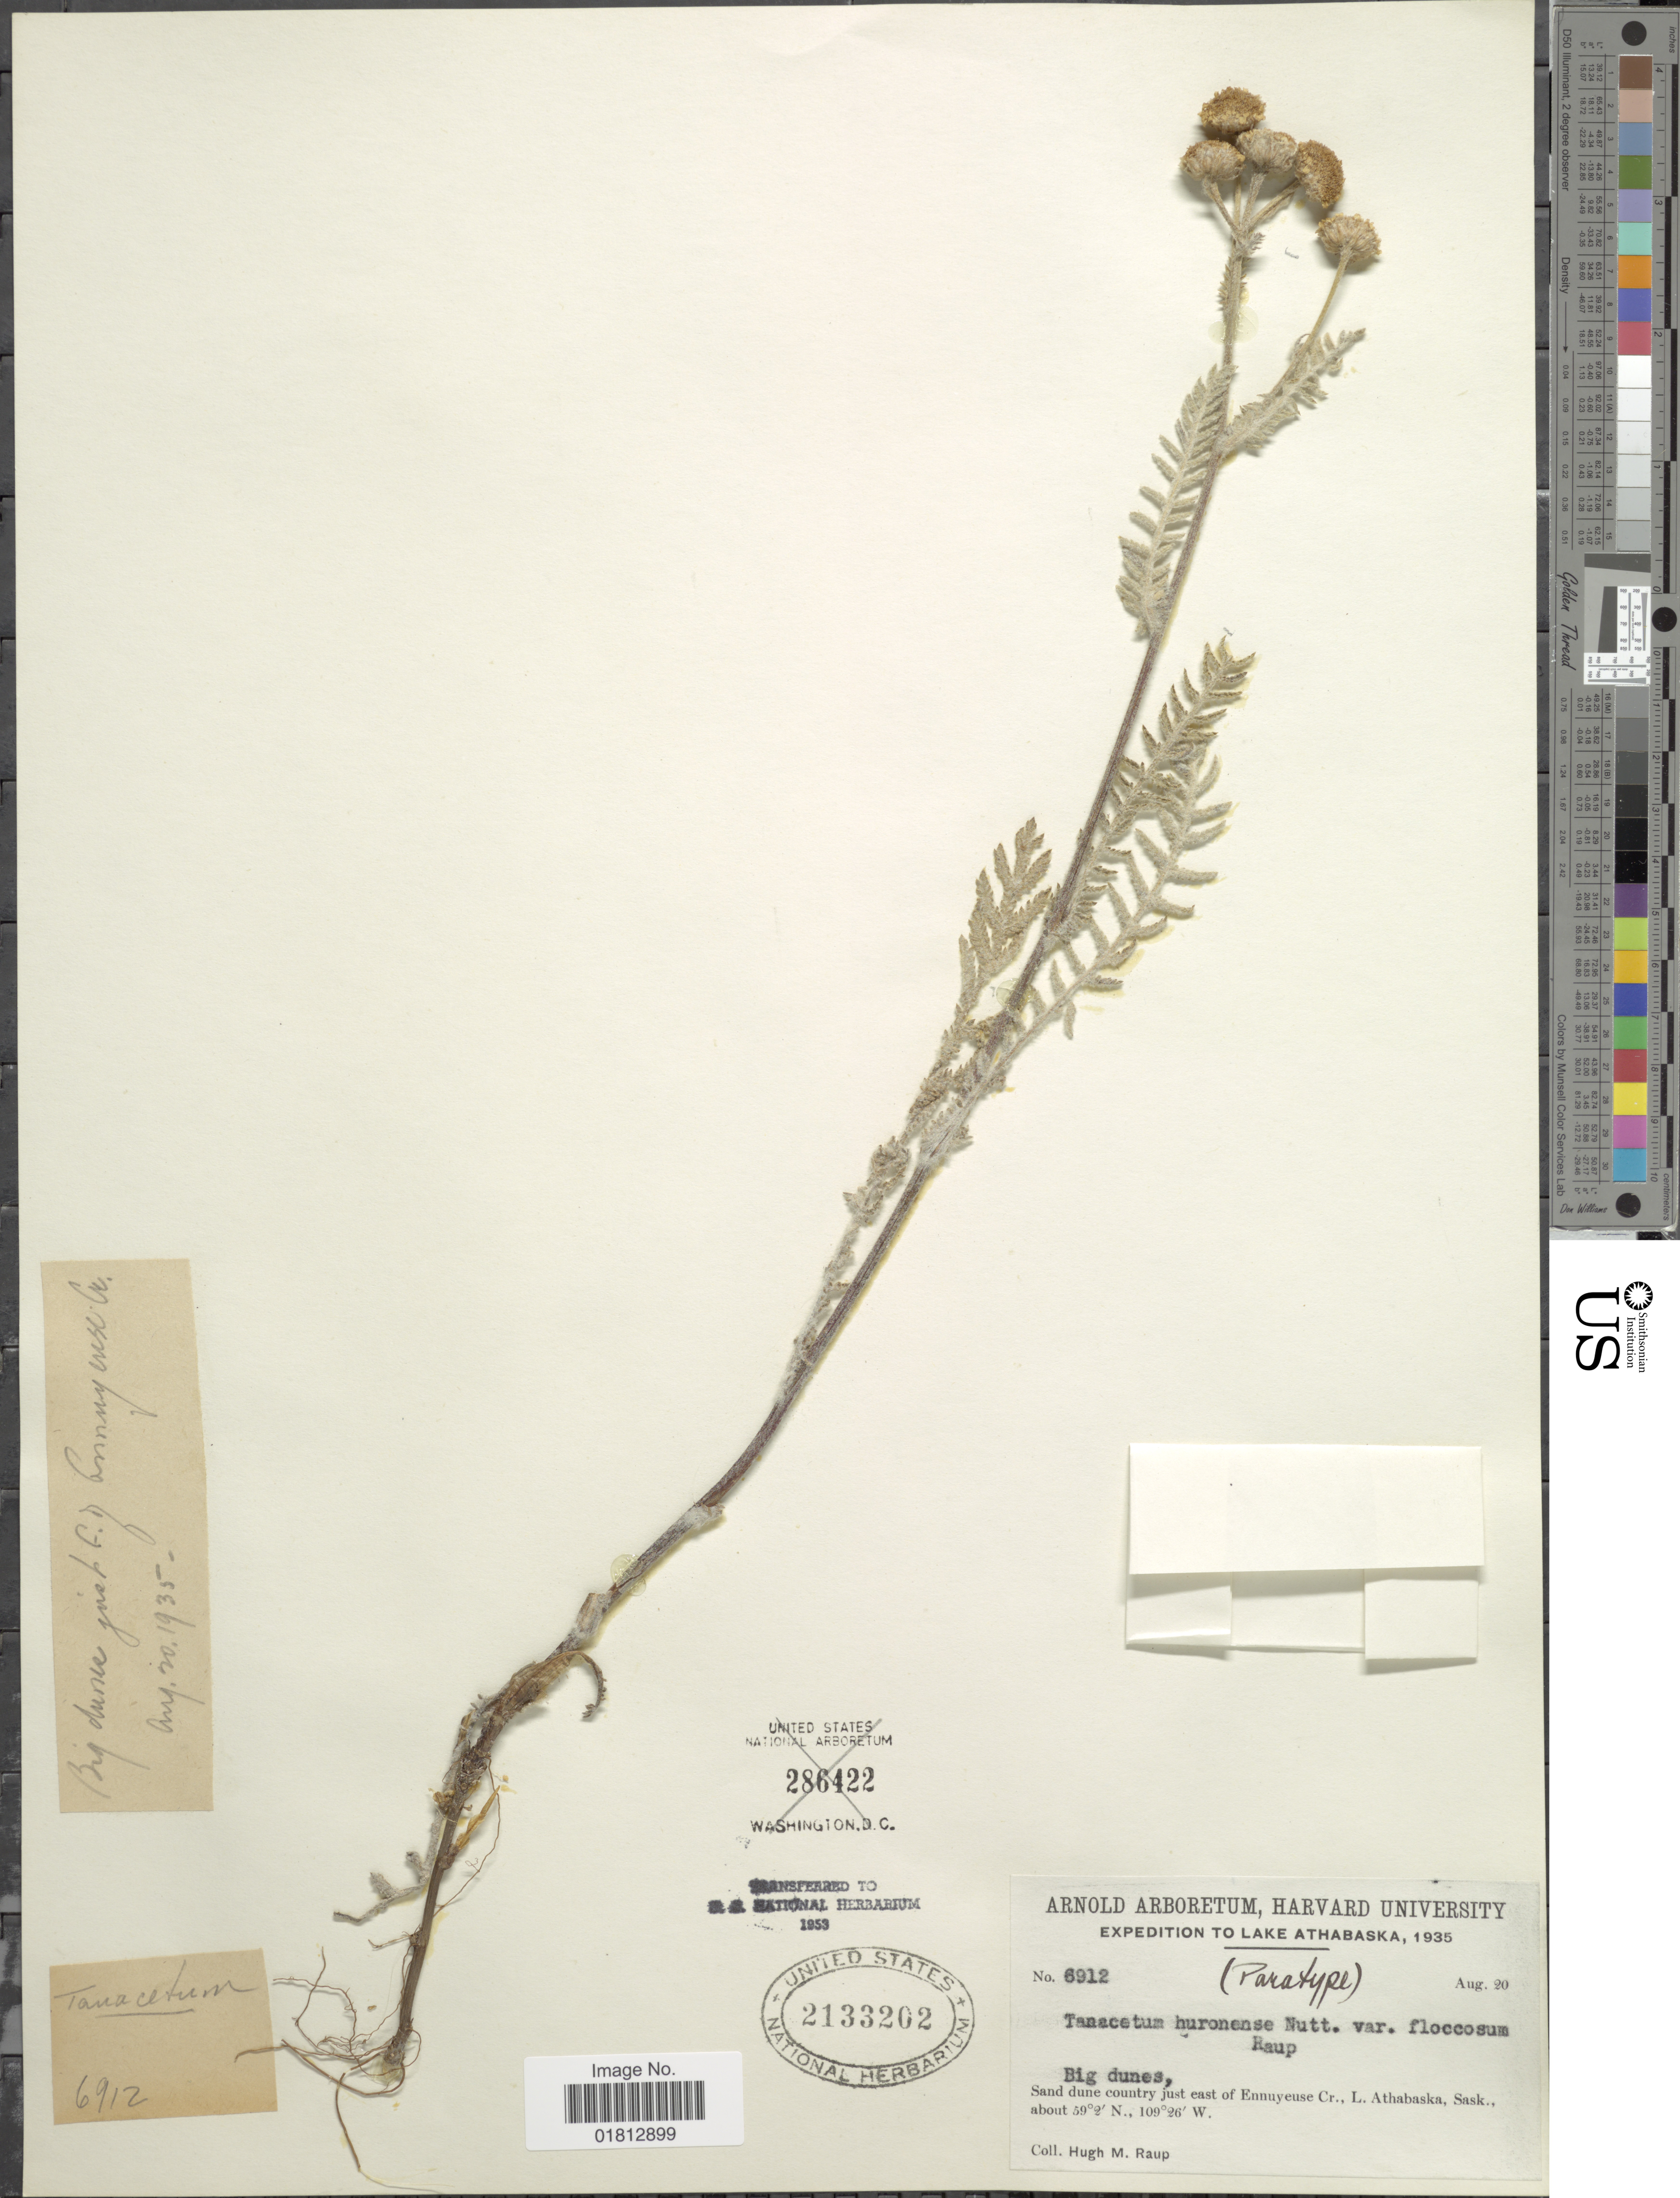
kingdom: Plantae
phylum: Tracheophyta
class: Magnoliopsida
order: Asterales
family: Asteraceae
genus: Tanacetum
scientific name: Tanacetum huronense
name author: Nutt.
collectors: H. Raup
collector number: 6912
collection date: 1935-08-20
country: Canada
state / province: Saskatchewan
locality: Lake Athabaska, just east of Ennuyeuse Cr., L. Athabaska, Sask.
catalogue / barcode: US 2133202